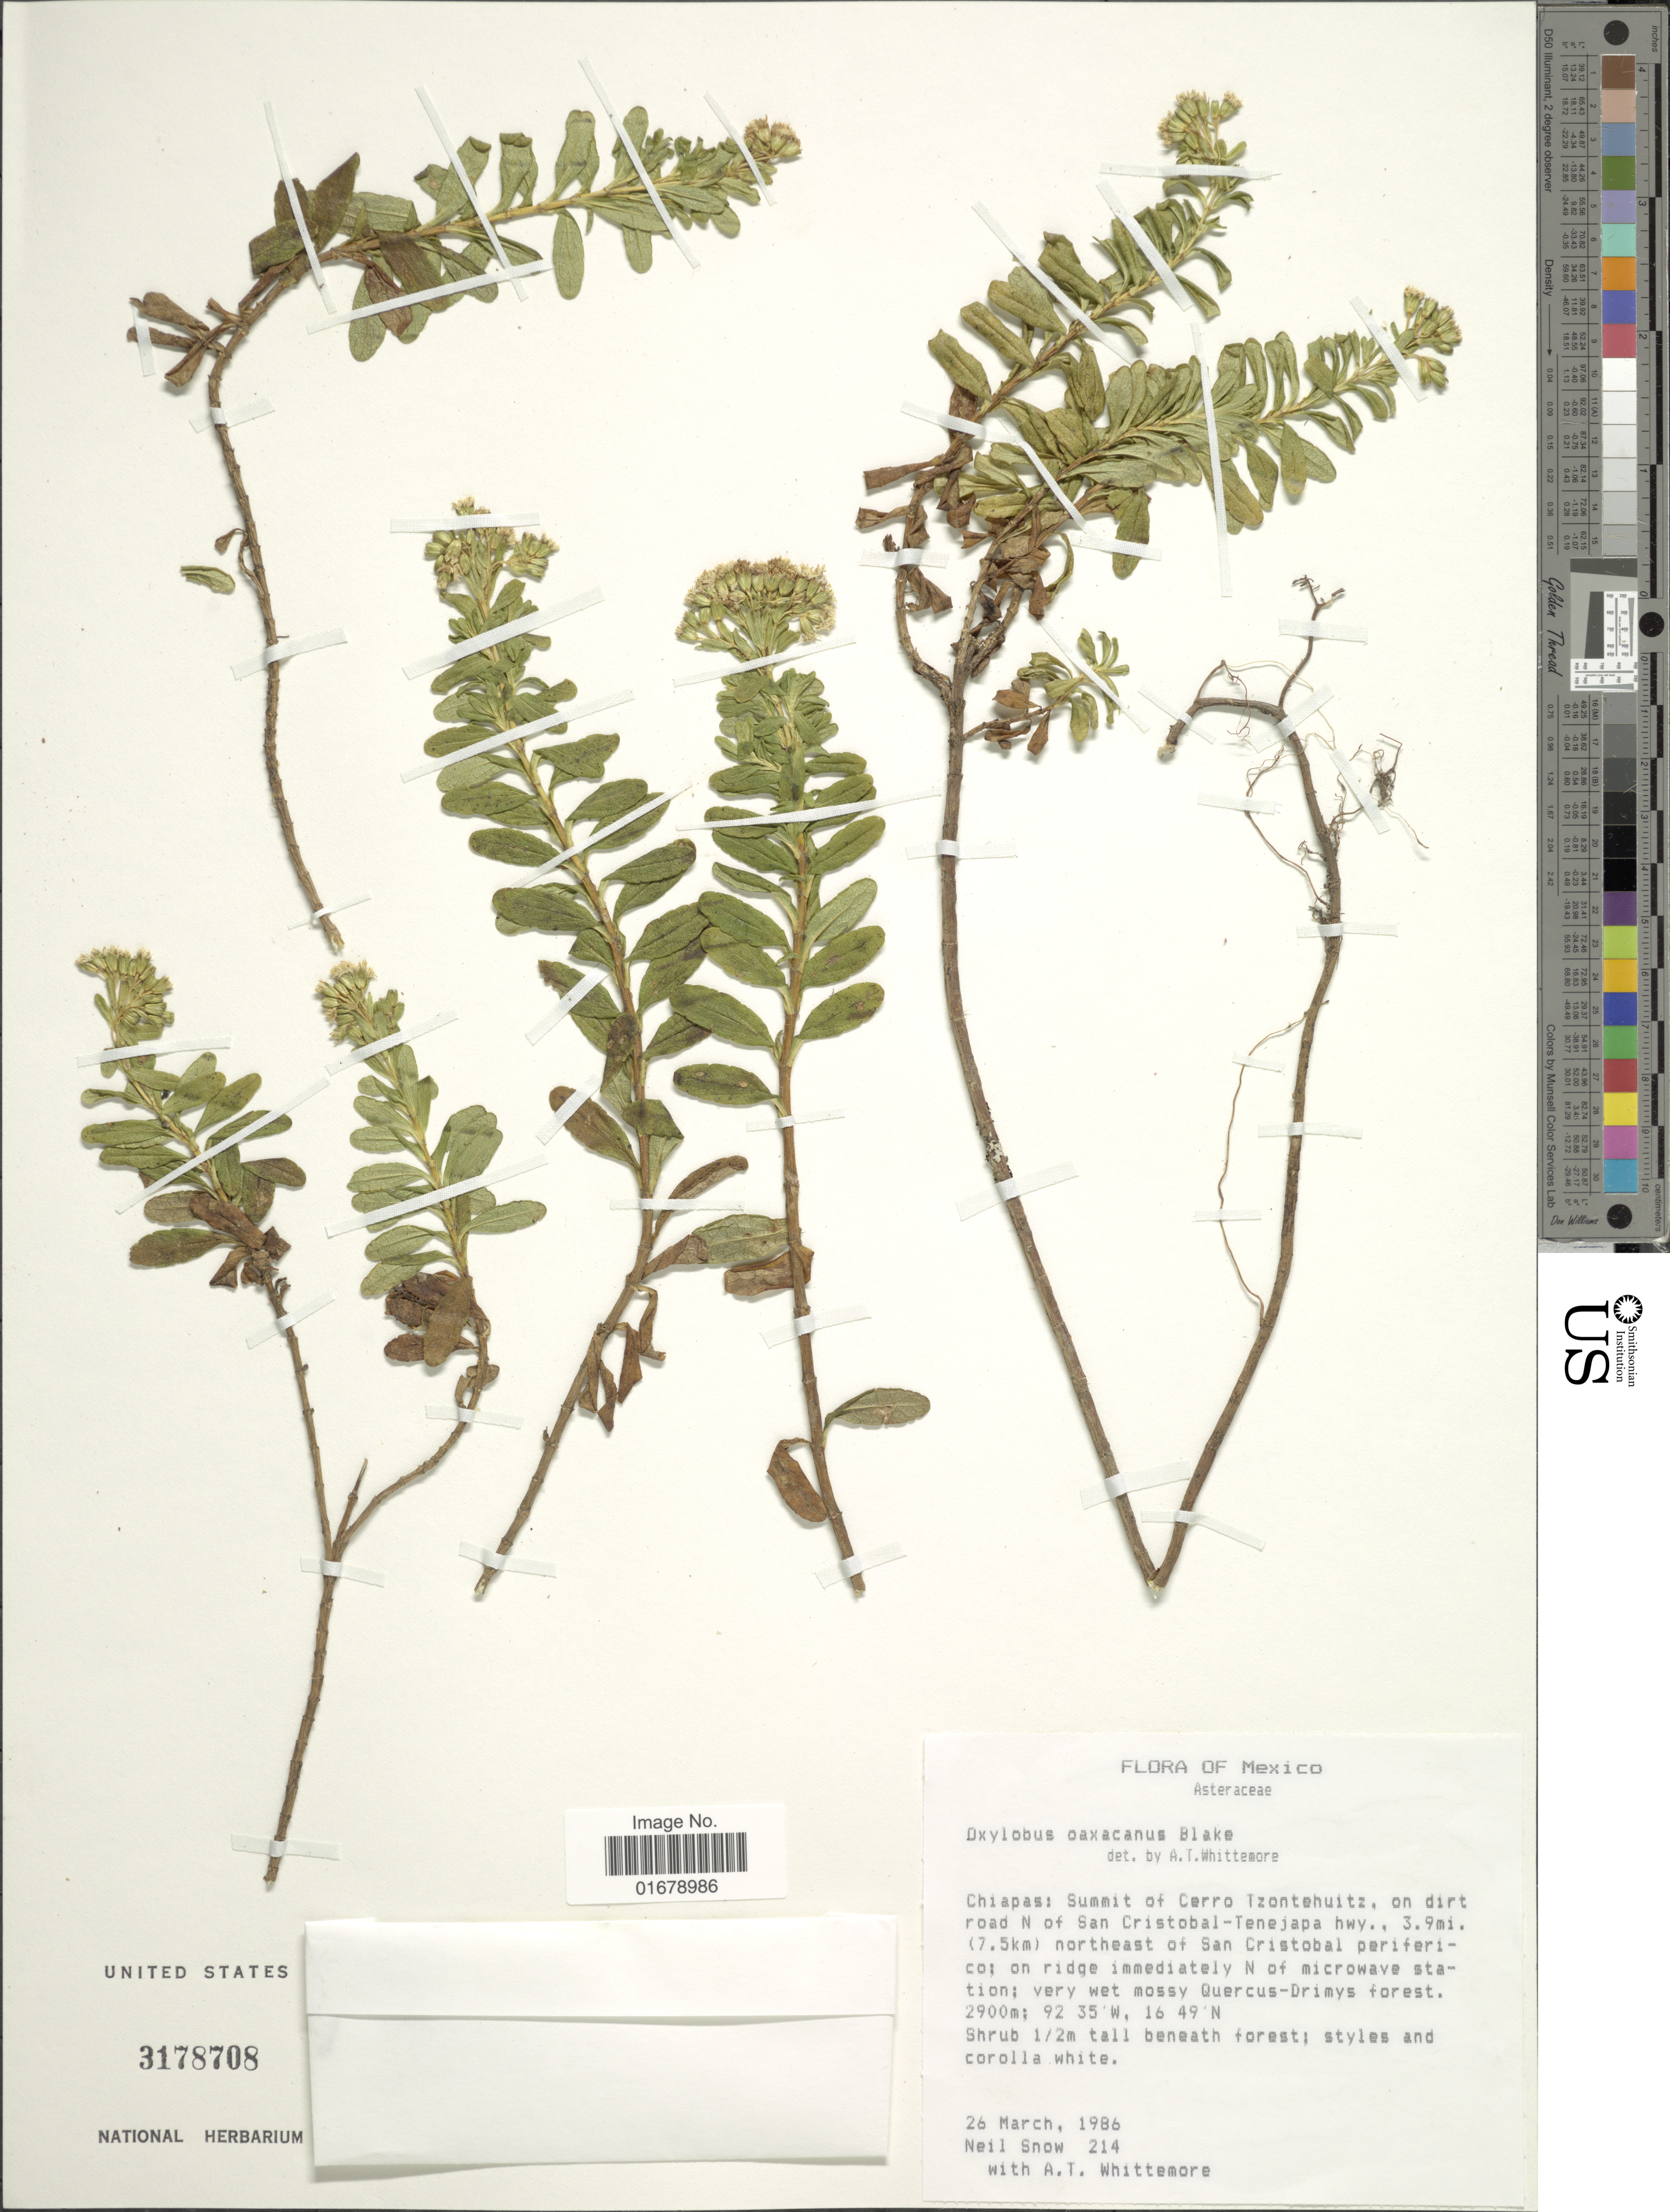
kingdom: Plantae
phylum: Tracheophyta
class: Magnoliopsida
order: Asterales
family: Asteraceae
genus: Oxylobus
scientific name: Oxylobus oaxacanus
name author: S.F. Blake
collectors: N. Snow & A. T. Whittemore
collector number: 214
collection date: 1986-03-26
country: Mexico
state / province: Chiapas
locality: Mexico. Chiapas: Summit of Cerro Tzontehuitz, on dirt road N of San Cristobal-Tenejapa hwy., 3.9 mi. (7.5km) northeast of San Cristobal periferico; on ridge immediately N of microwave station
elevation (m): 2900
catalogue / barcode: US 3178708